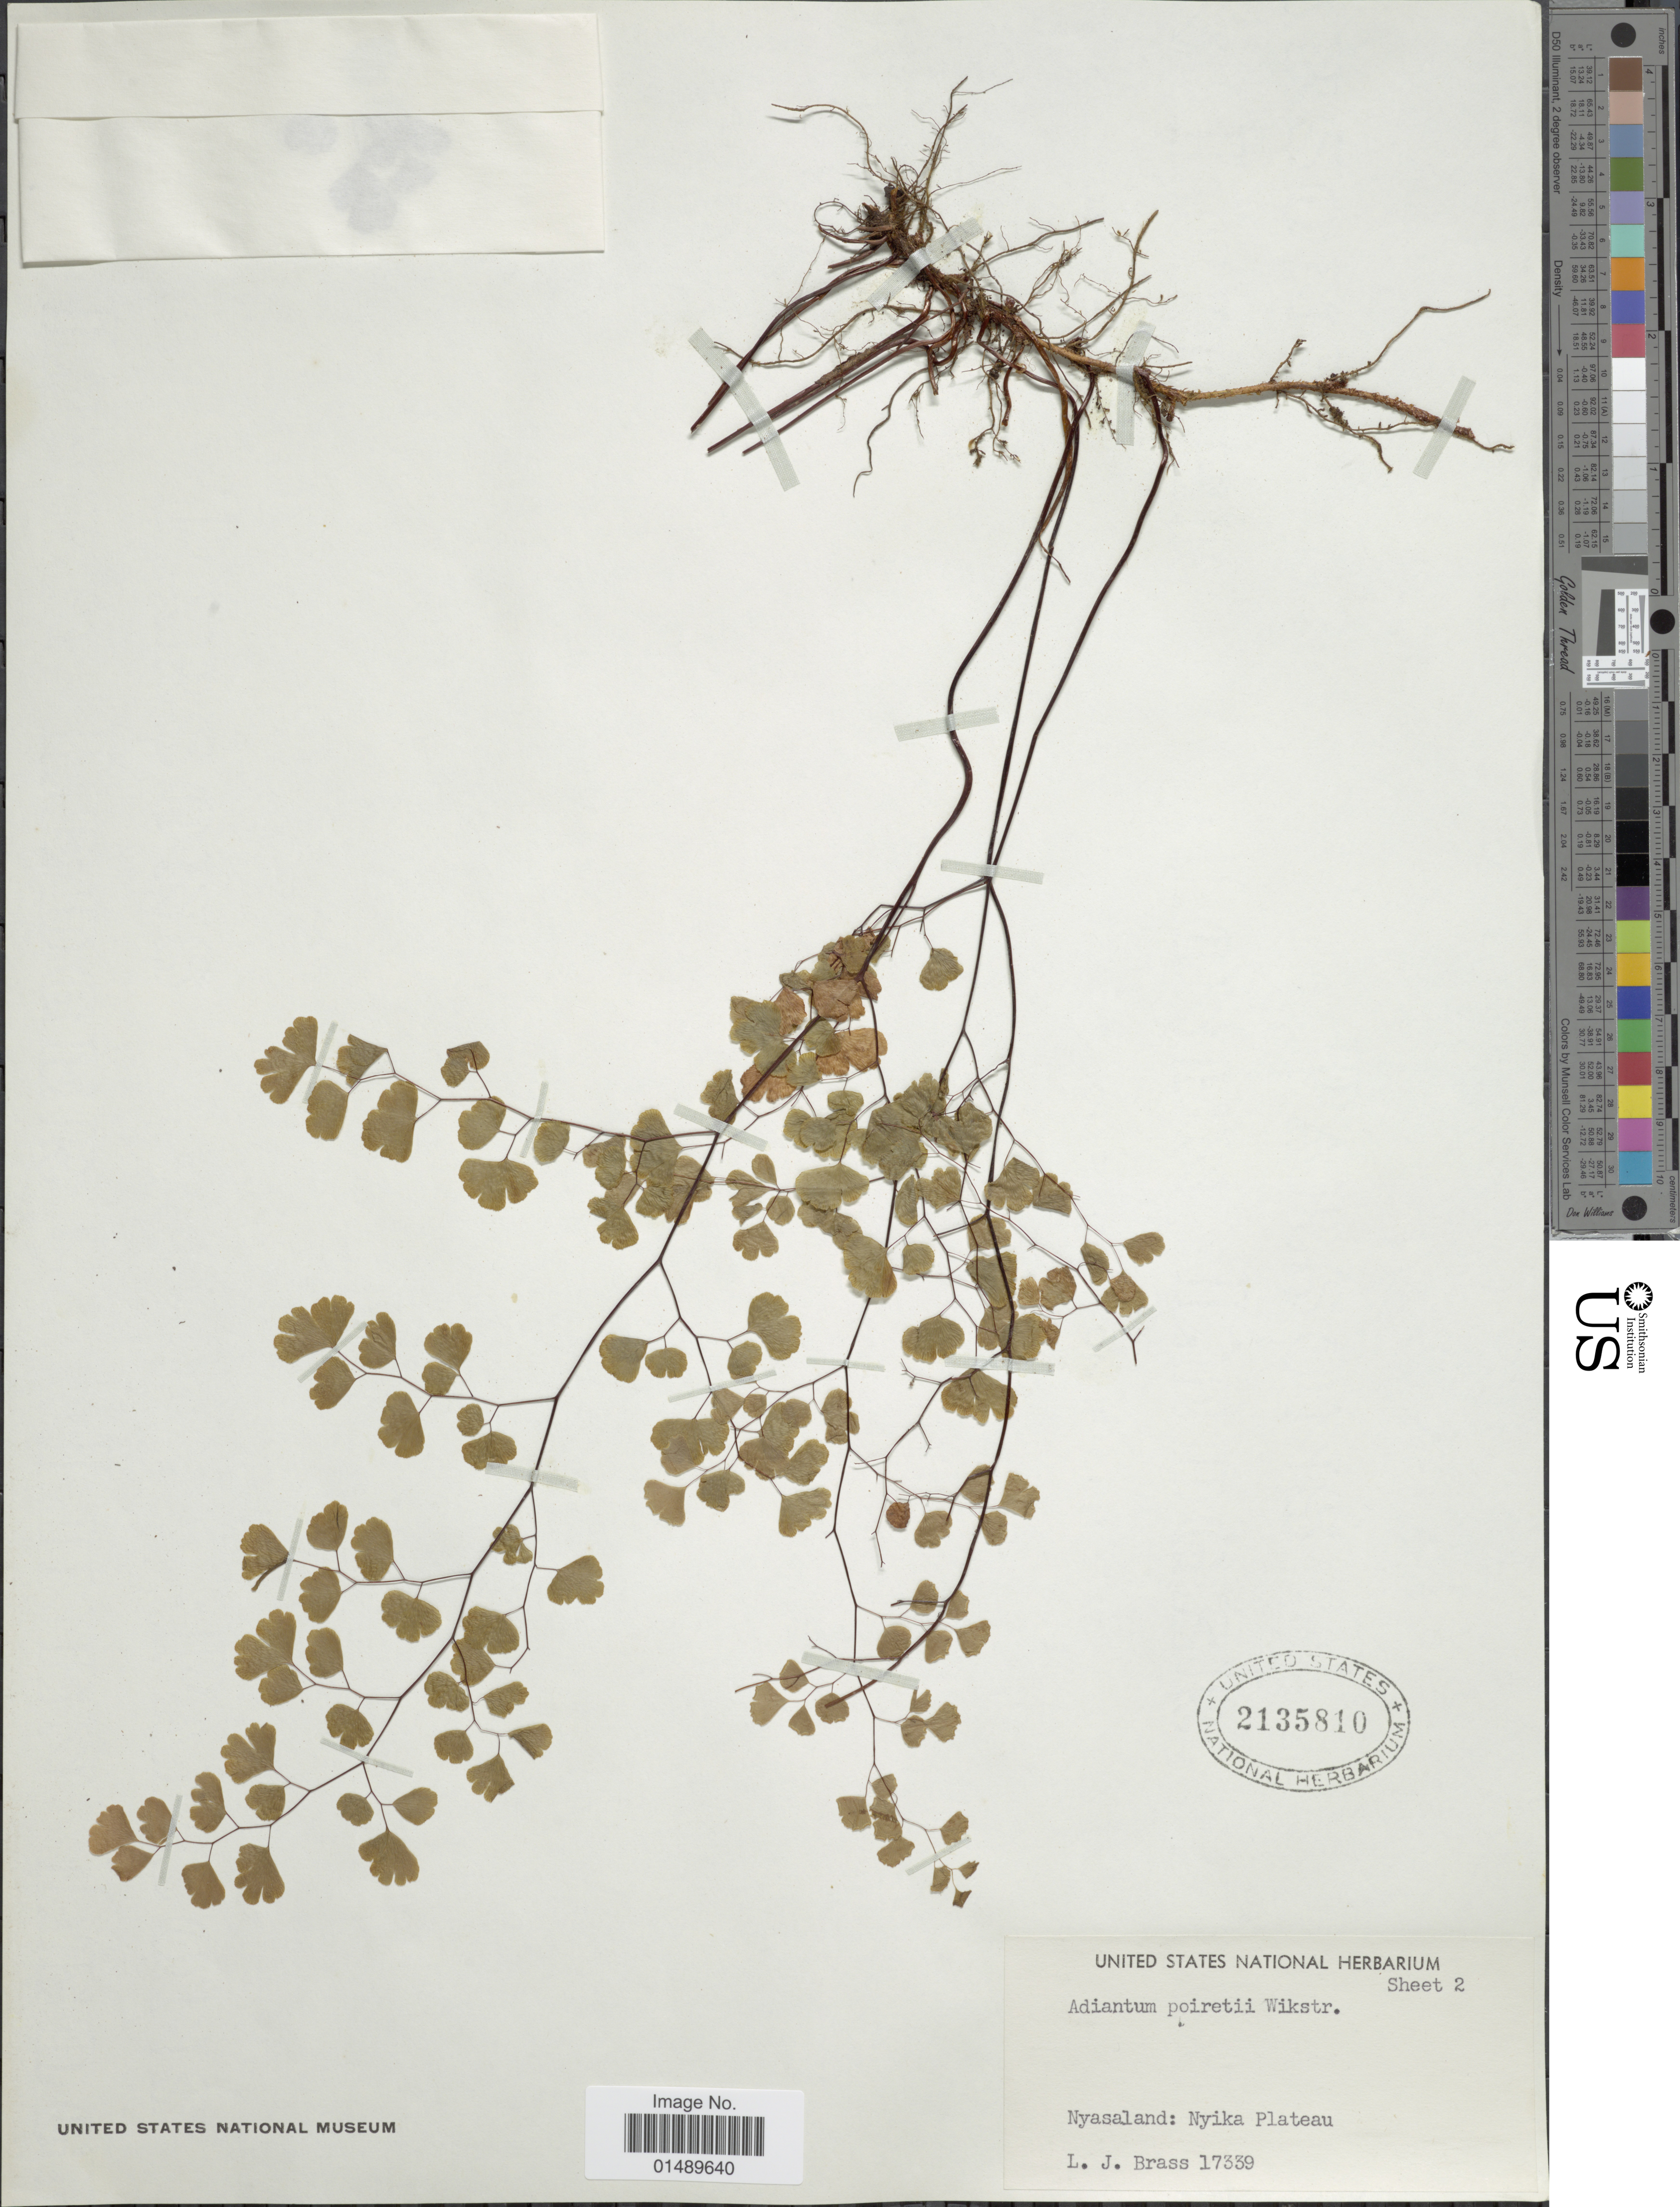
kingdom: Plantae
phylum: Tracheophyta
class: Polypodiopsida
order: Polypodiales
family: Pteridaceae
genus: Adiantum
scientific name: Adiantum poiretii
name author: Wikstr.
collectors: L. J. Brass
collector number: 17339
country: Malawi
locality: Nyasaland: Nyika Plateau.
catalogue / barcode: US 2135810